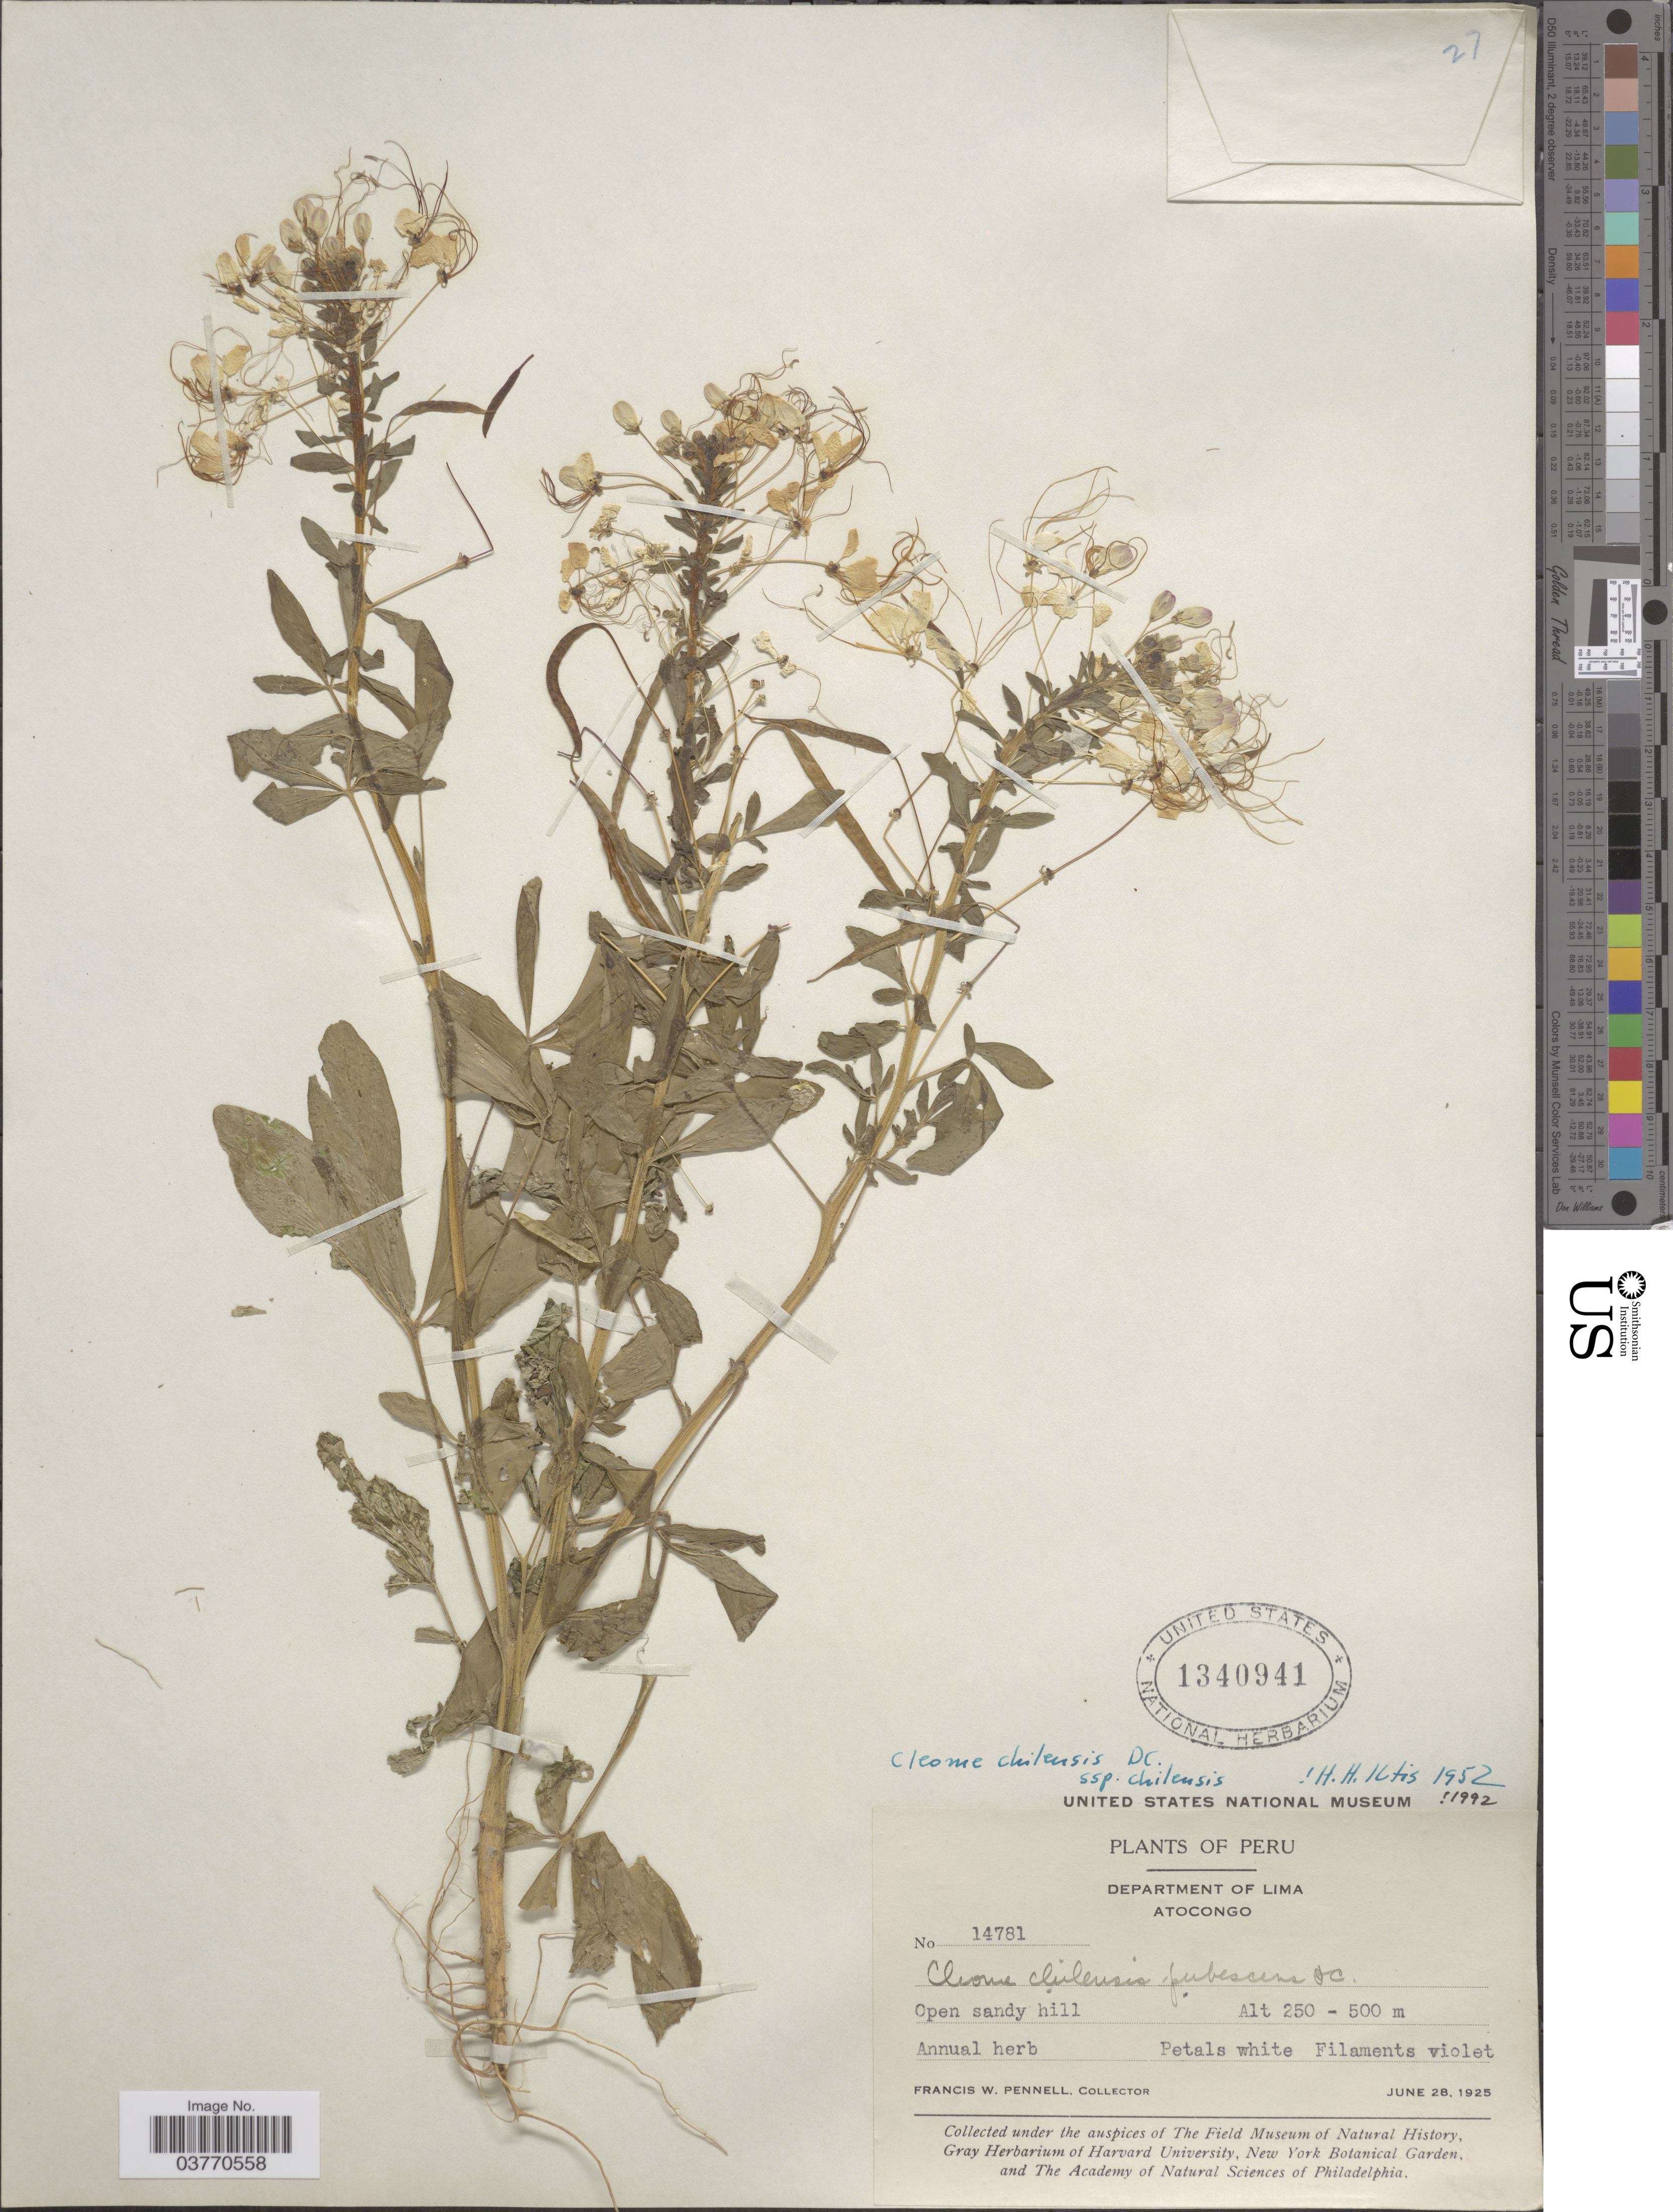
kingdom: Plantae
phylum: Tracheophyta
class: Magnoliopsida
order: Brassicales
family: Cleomaceae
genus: Andinocleome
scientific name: Andinocleome chilensis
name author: (DC.) Iltis ex E.M. McGinty & Roalson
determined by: Strong, M. T., (US), Smithsonian Institution - National Museum of Natural History (UNITED STATES)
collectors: F. W. Pennell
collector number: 14781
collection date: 1925-06-28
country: Peru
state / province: Lima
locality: Department of Lima. Atocongo.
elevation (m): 250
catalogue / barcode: US 1340941